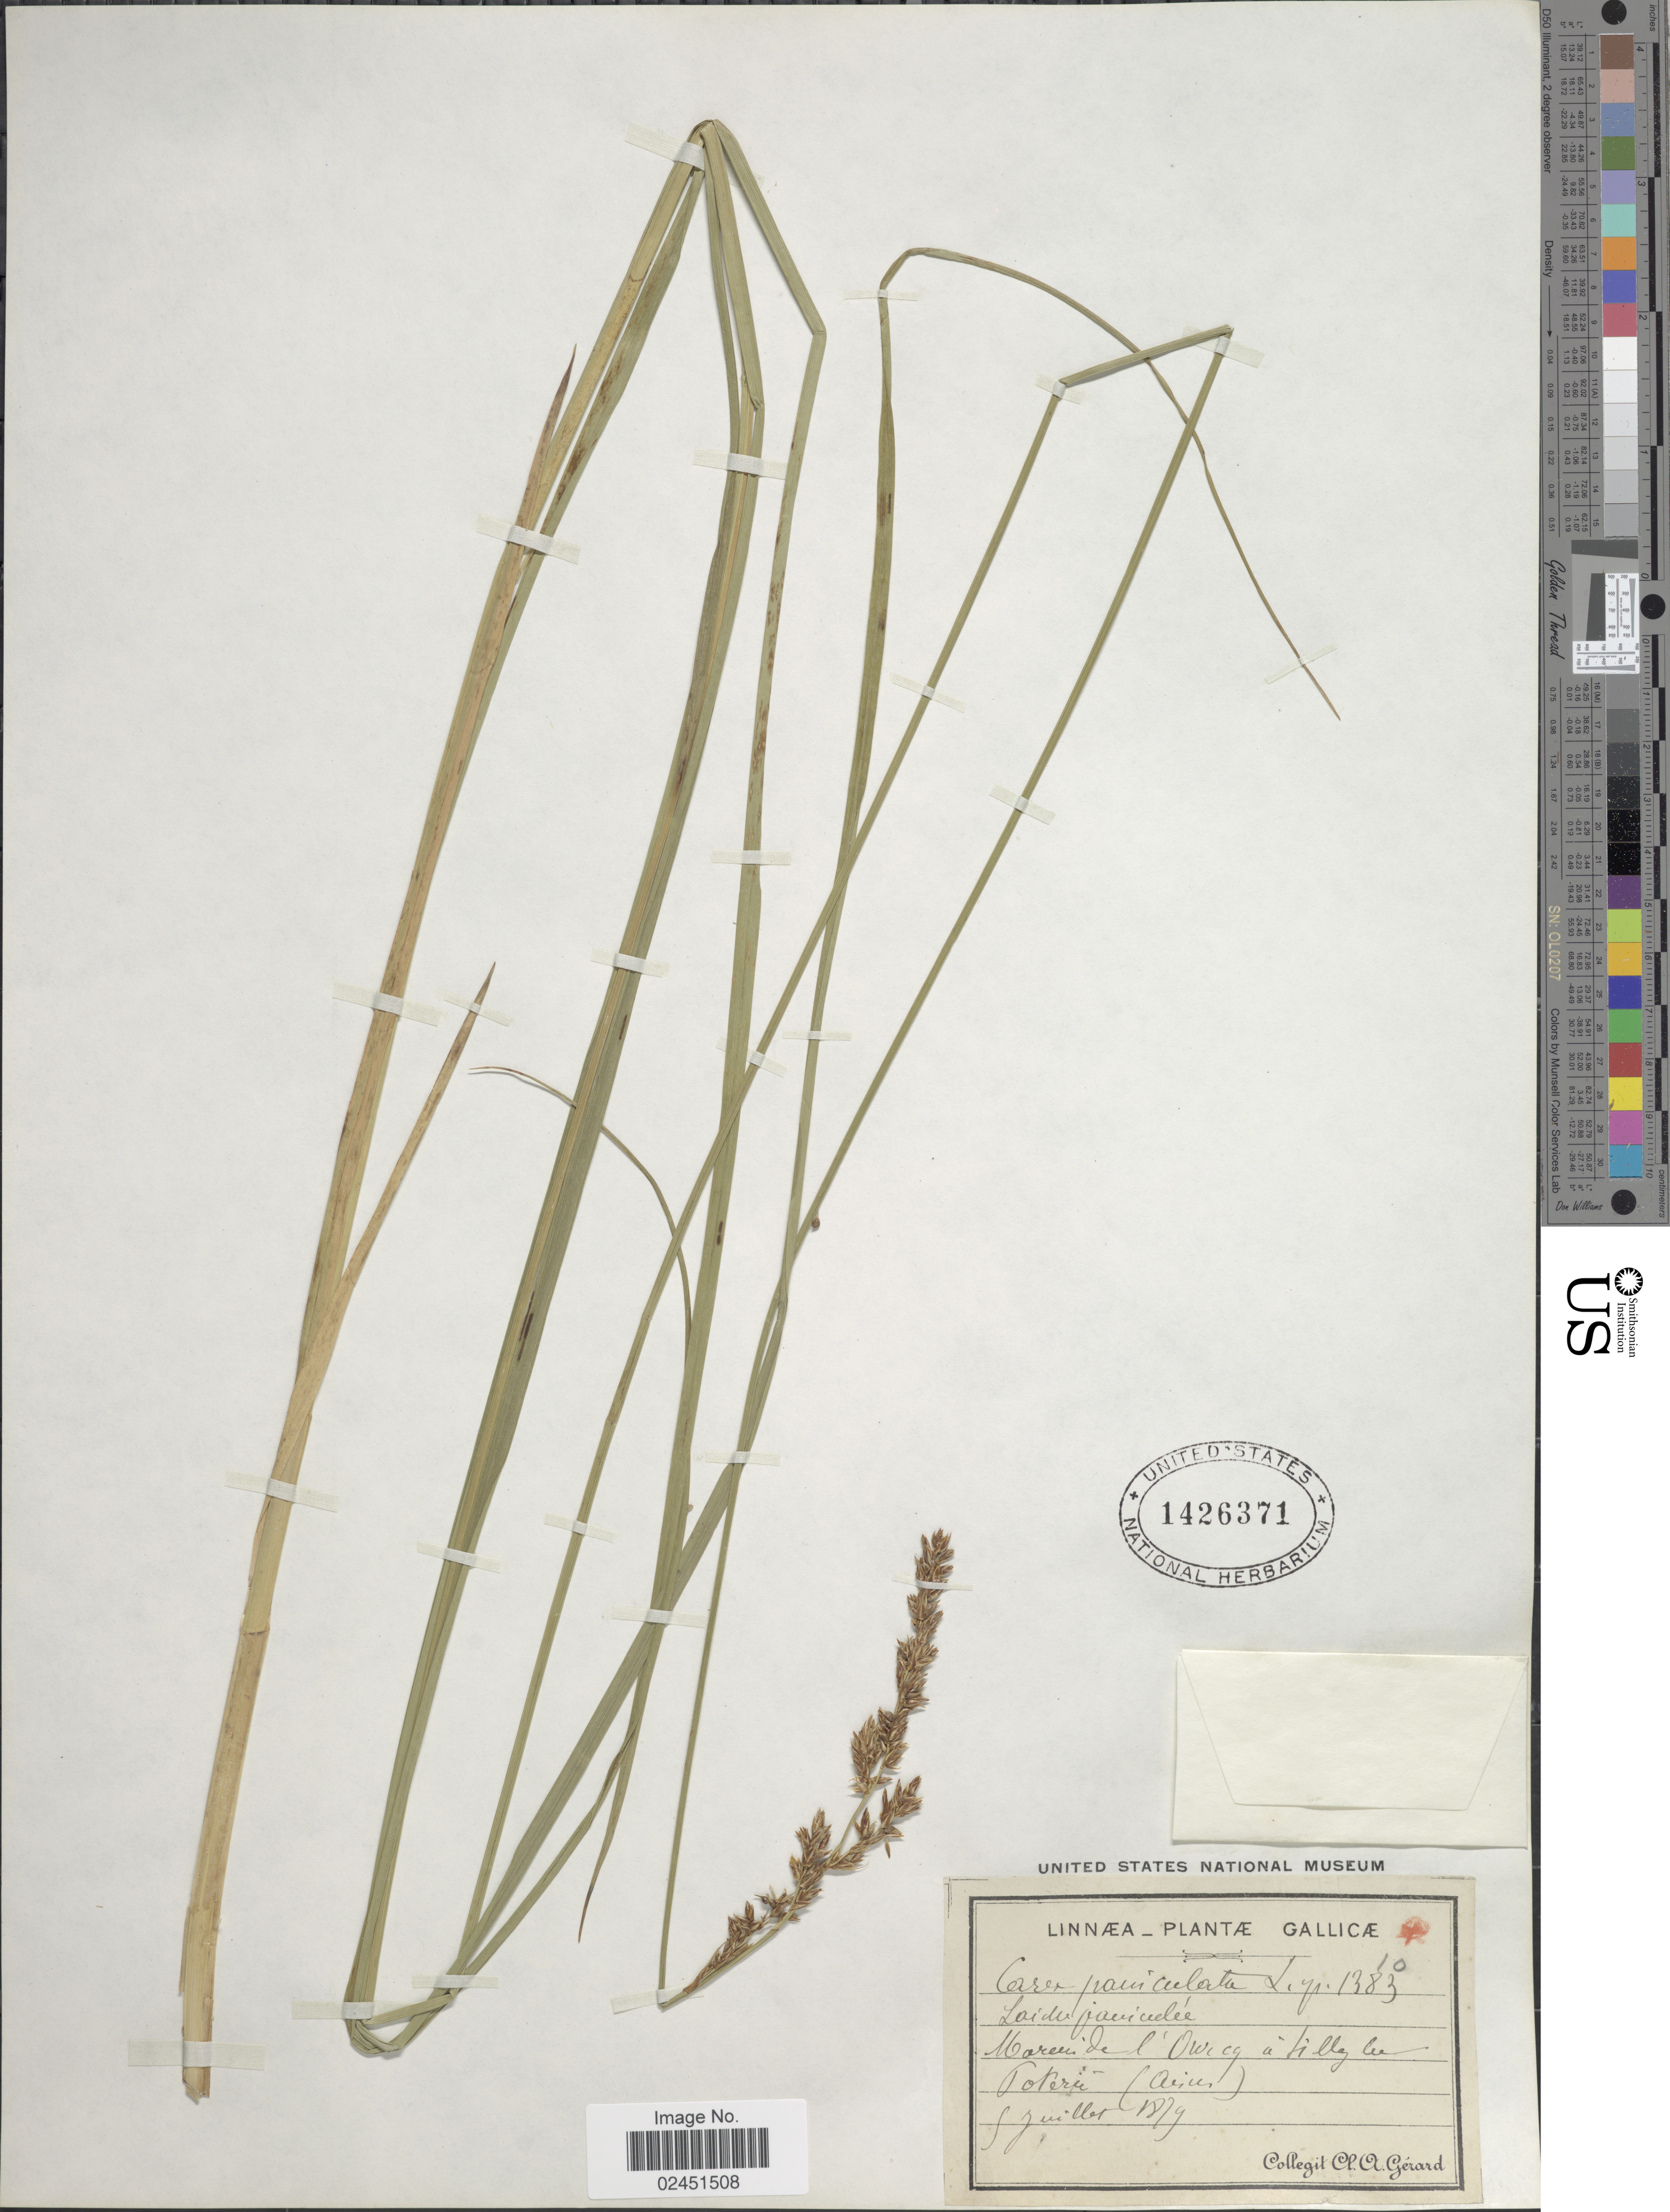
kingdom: Plantae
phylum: Tracheophyta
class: Liliopsida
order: Poales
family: Cyperaceae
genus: Carex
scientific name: Carex paniculata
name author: L.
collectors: C. Gerard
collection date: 1879-07-09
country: France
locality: Marees de l'Oweg a tilley lu Poteru (Aries) [interpreted]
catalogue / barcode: US 1526371